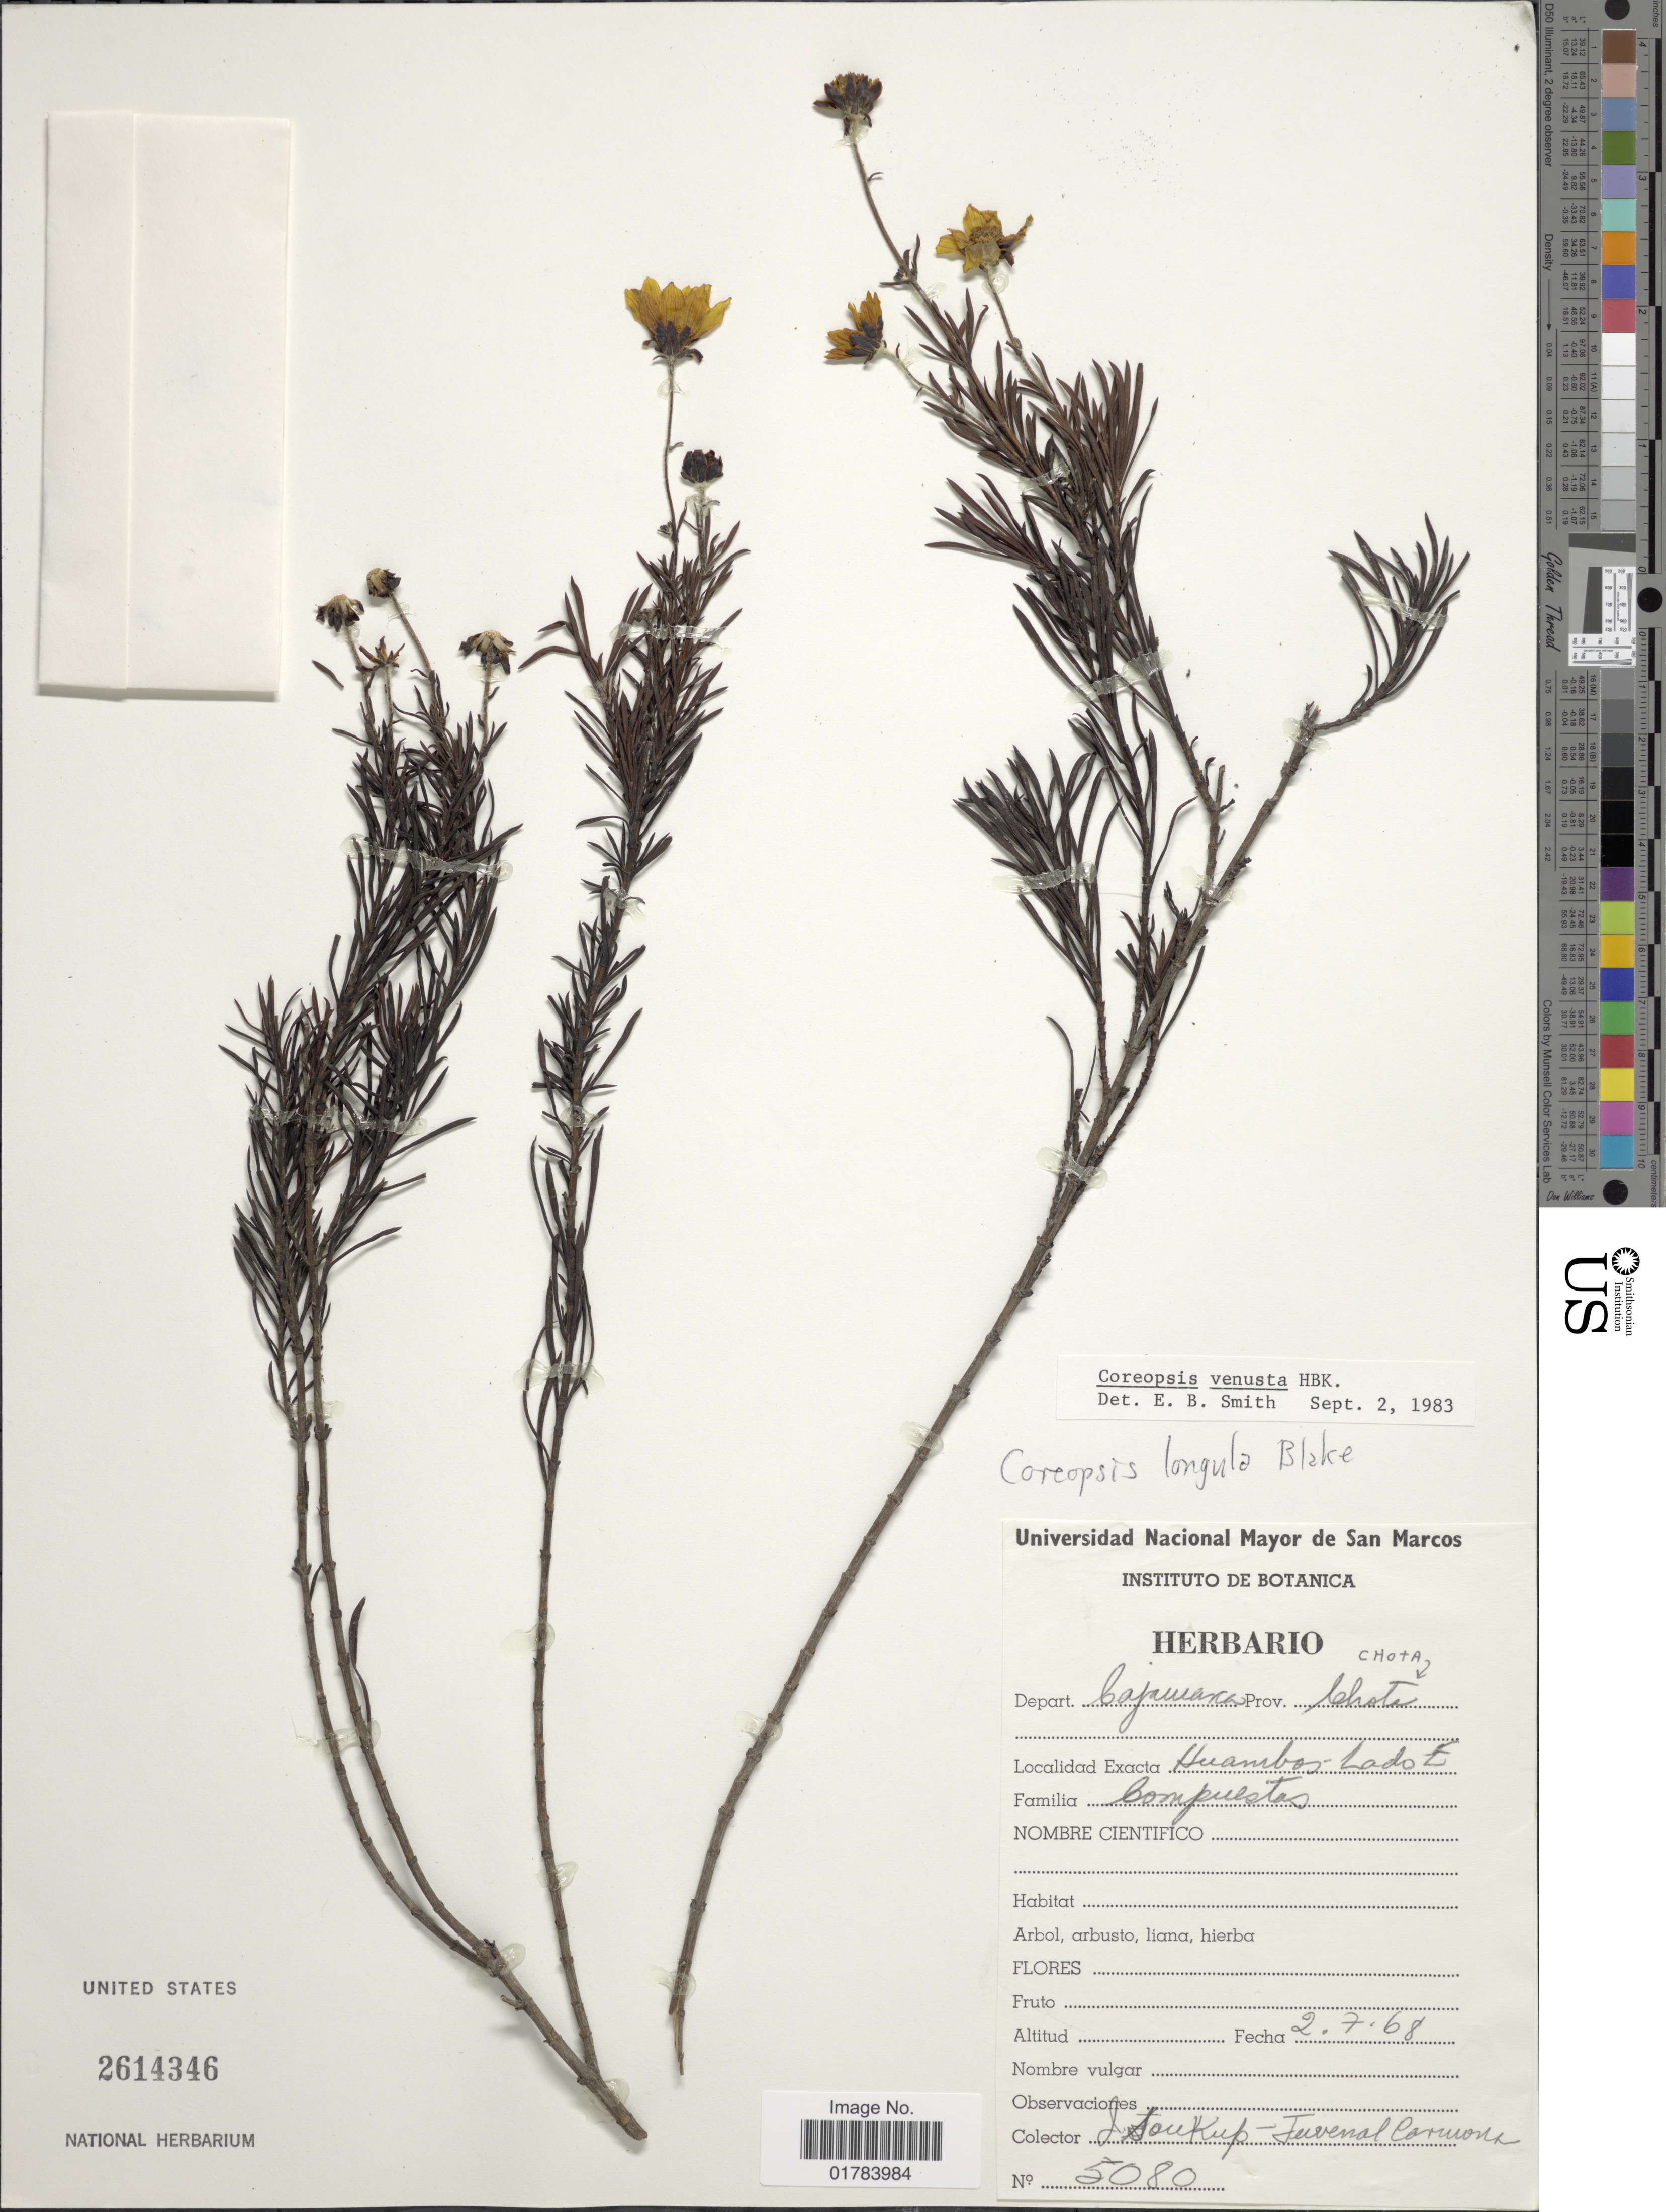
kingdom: Plantae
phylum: Tracheophyta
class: Magnoliopsida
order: Asterales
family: Asteraceae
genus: Coreopsis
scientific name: Coreopsis venusta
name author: Kunth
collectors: J. Soukup & Collector illegible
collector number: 5080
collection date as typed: Transcribed d/m/y: 2/7/68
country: Peru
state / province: Cajamarca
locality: Huambos - Lado E, Prov. Chota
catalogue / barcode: US 2614346